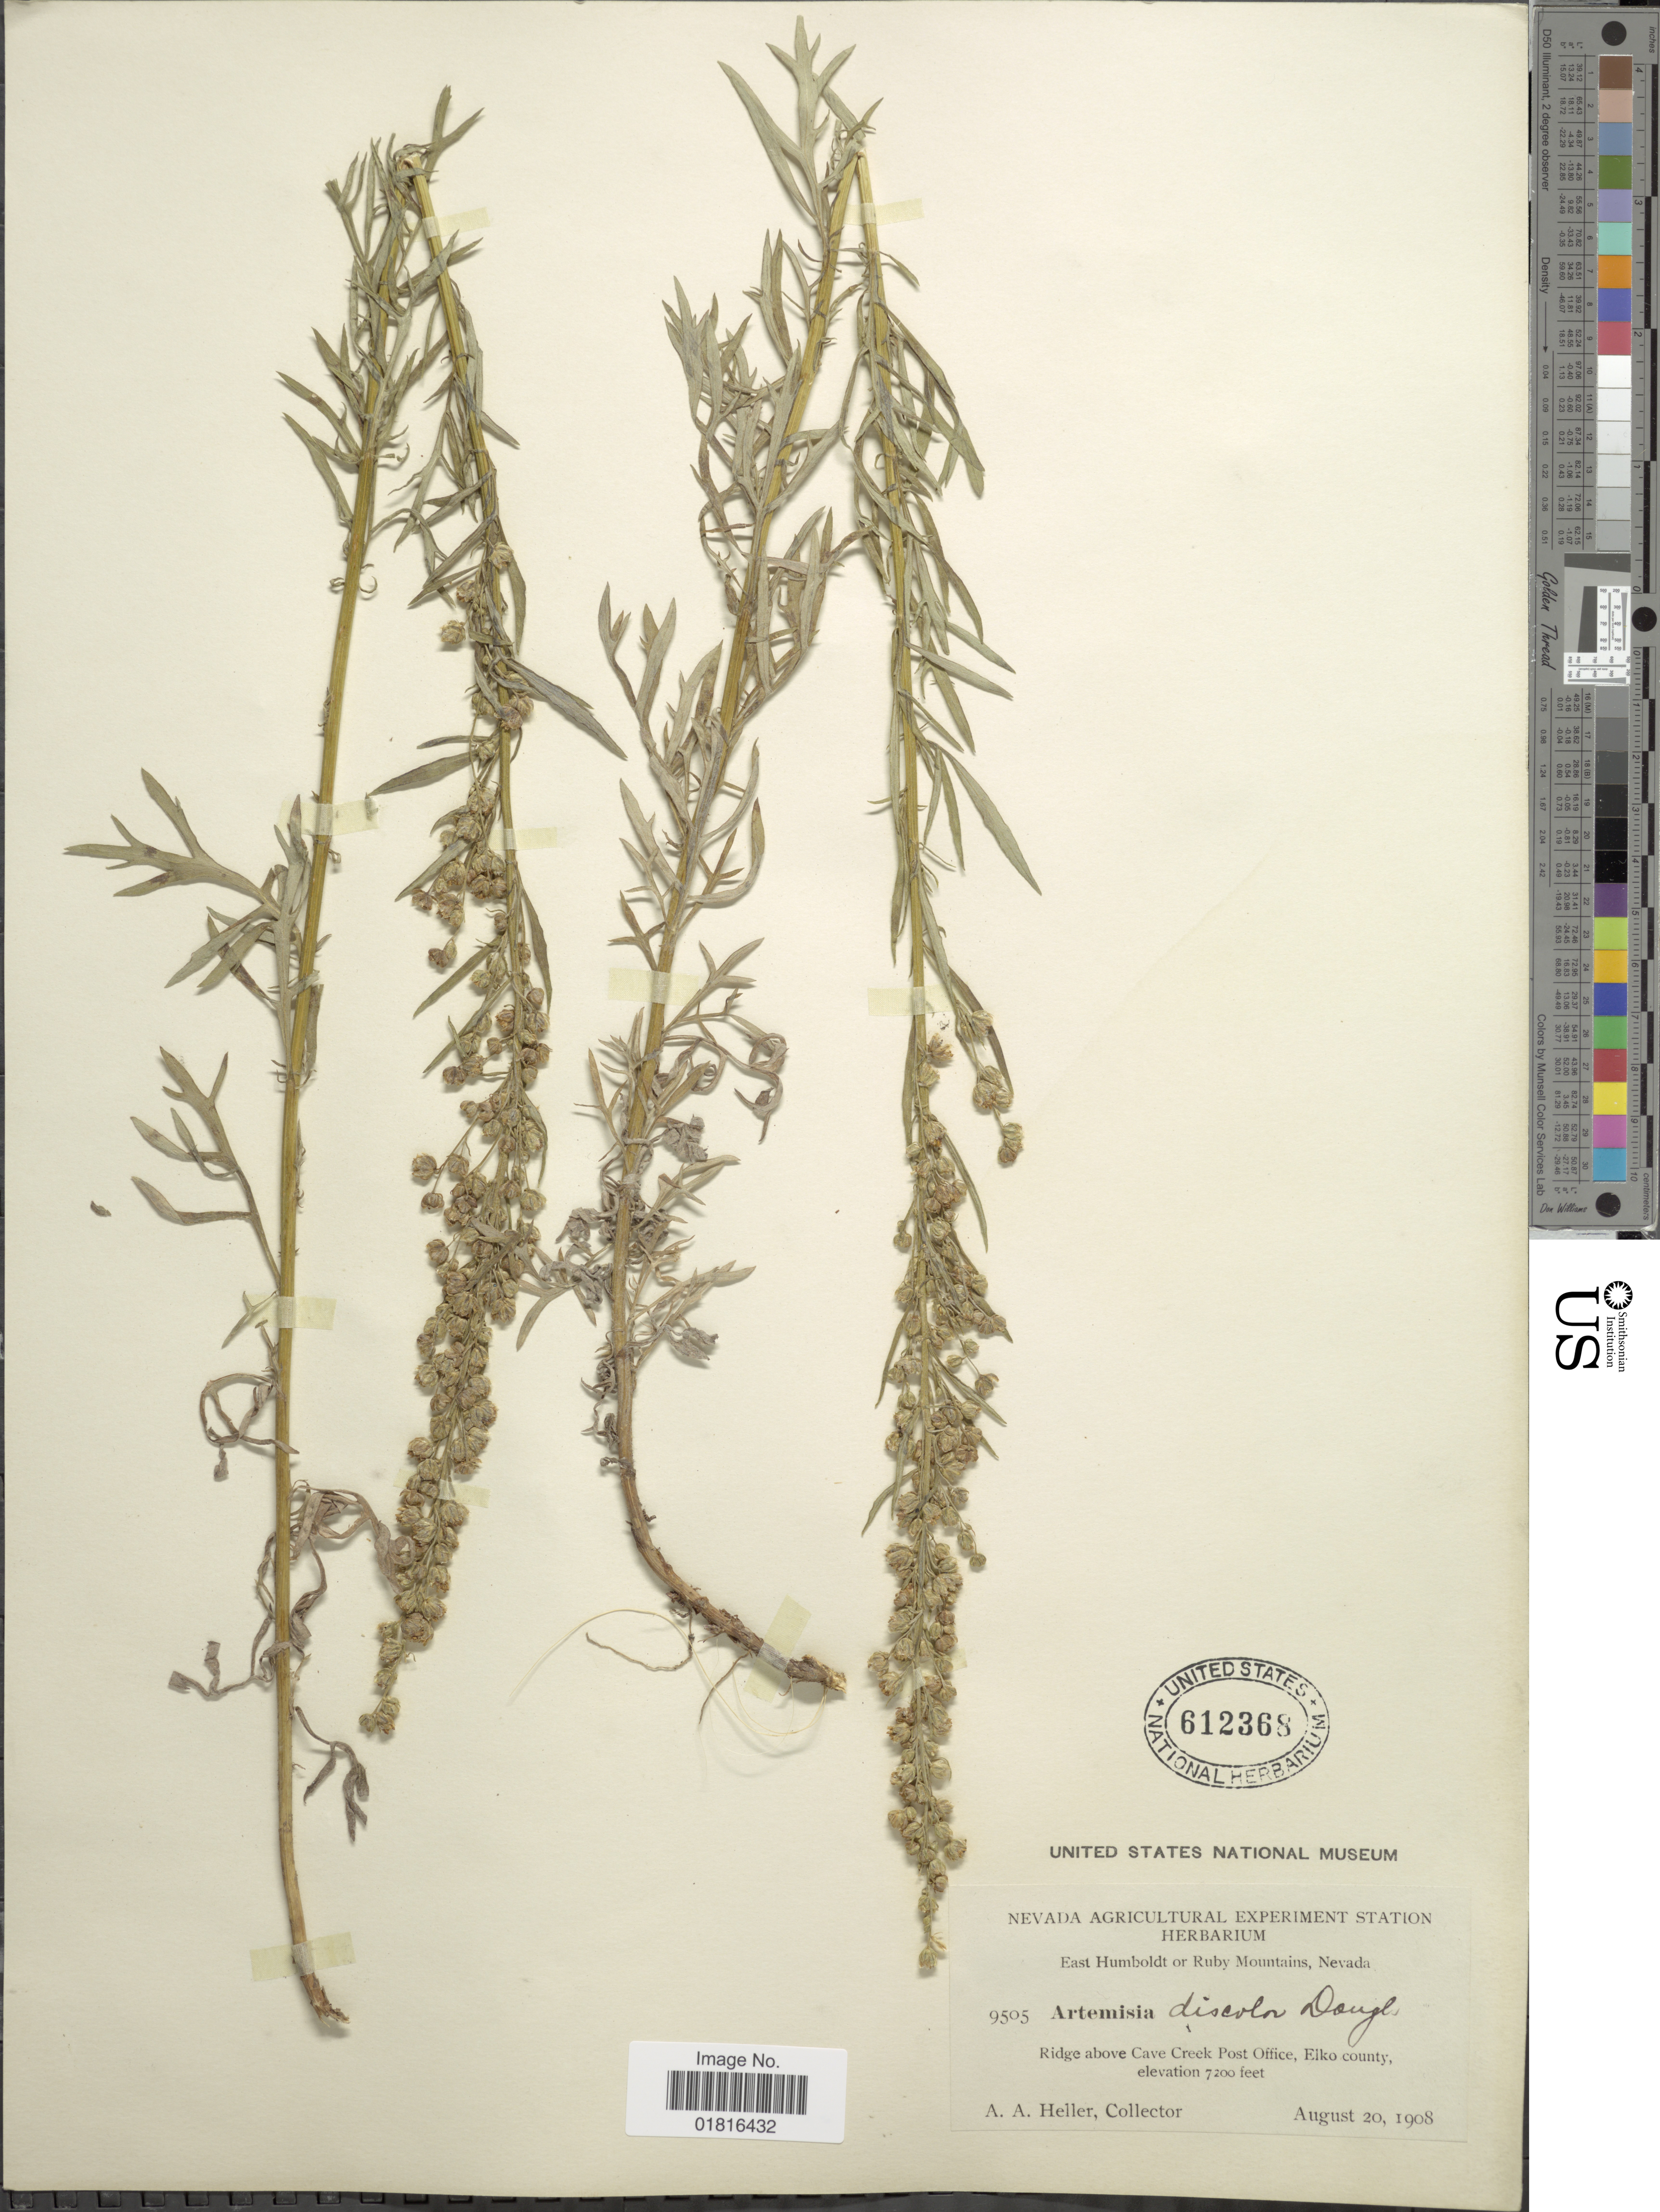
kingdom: Plantae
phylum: Tracheophyta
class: Magnoliopsida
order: Asterales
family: Asteraceae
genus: Artemisia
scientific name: Artemisia michauxiana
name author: Besser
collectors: A. A. Heller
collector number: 9505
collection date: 1908-08-20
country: United States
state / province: Nevada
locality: East Humboldt or Ruby Mountains, Ridge above Cave Creek Post Office, Elko County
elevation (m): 2195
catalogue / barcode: US 612368